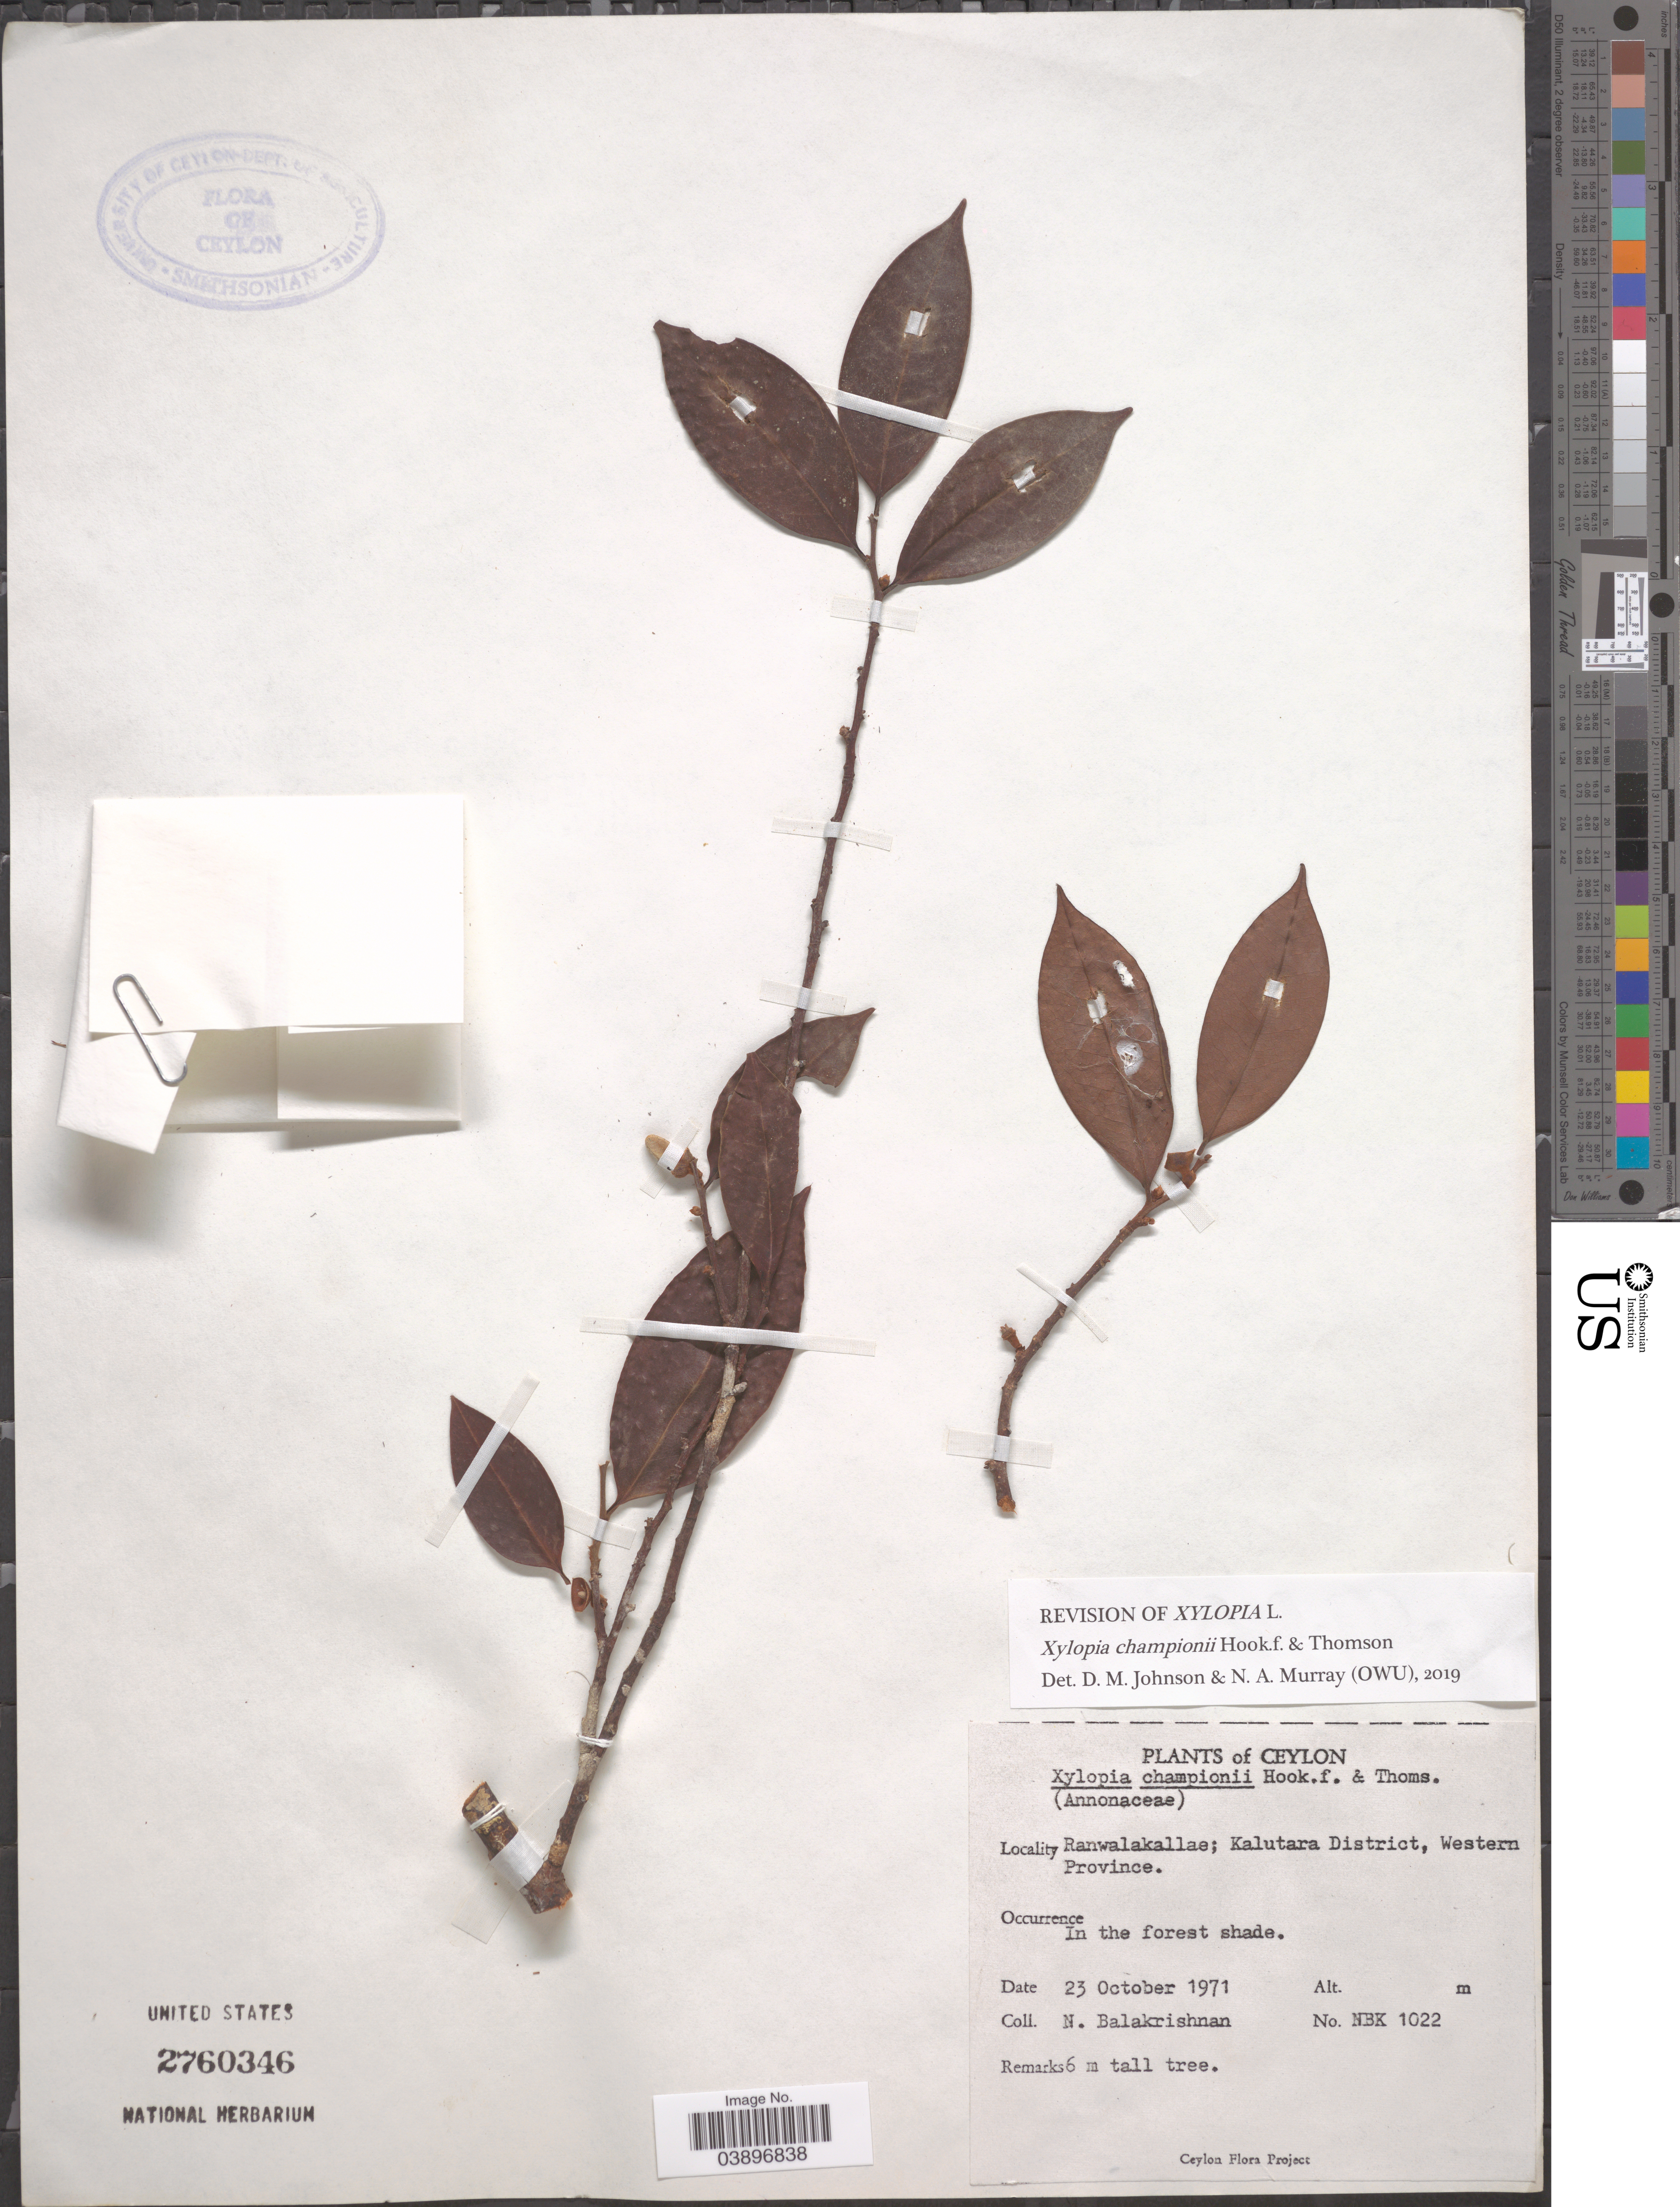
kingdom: Plantae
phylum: Tracheophyta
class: Magnoliopsida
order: Magnoliales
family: Annonaceae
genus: Xylopia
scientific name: Xylopia championii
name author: Hook. f. & Thomson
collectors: N. Balakrishnan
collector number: NBK 1022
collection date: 1971-10-23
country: Sri Lanka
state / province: Western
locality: Ceylon. Ranwalakallae; Kalutara District.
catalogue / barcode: US 2760346